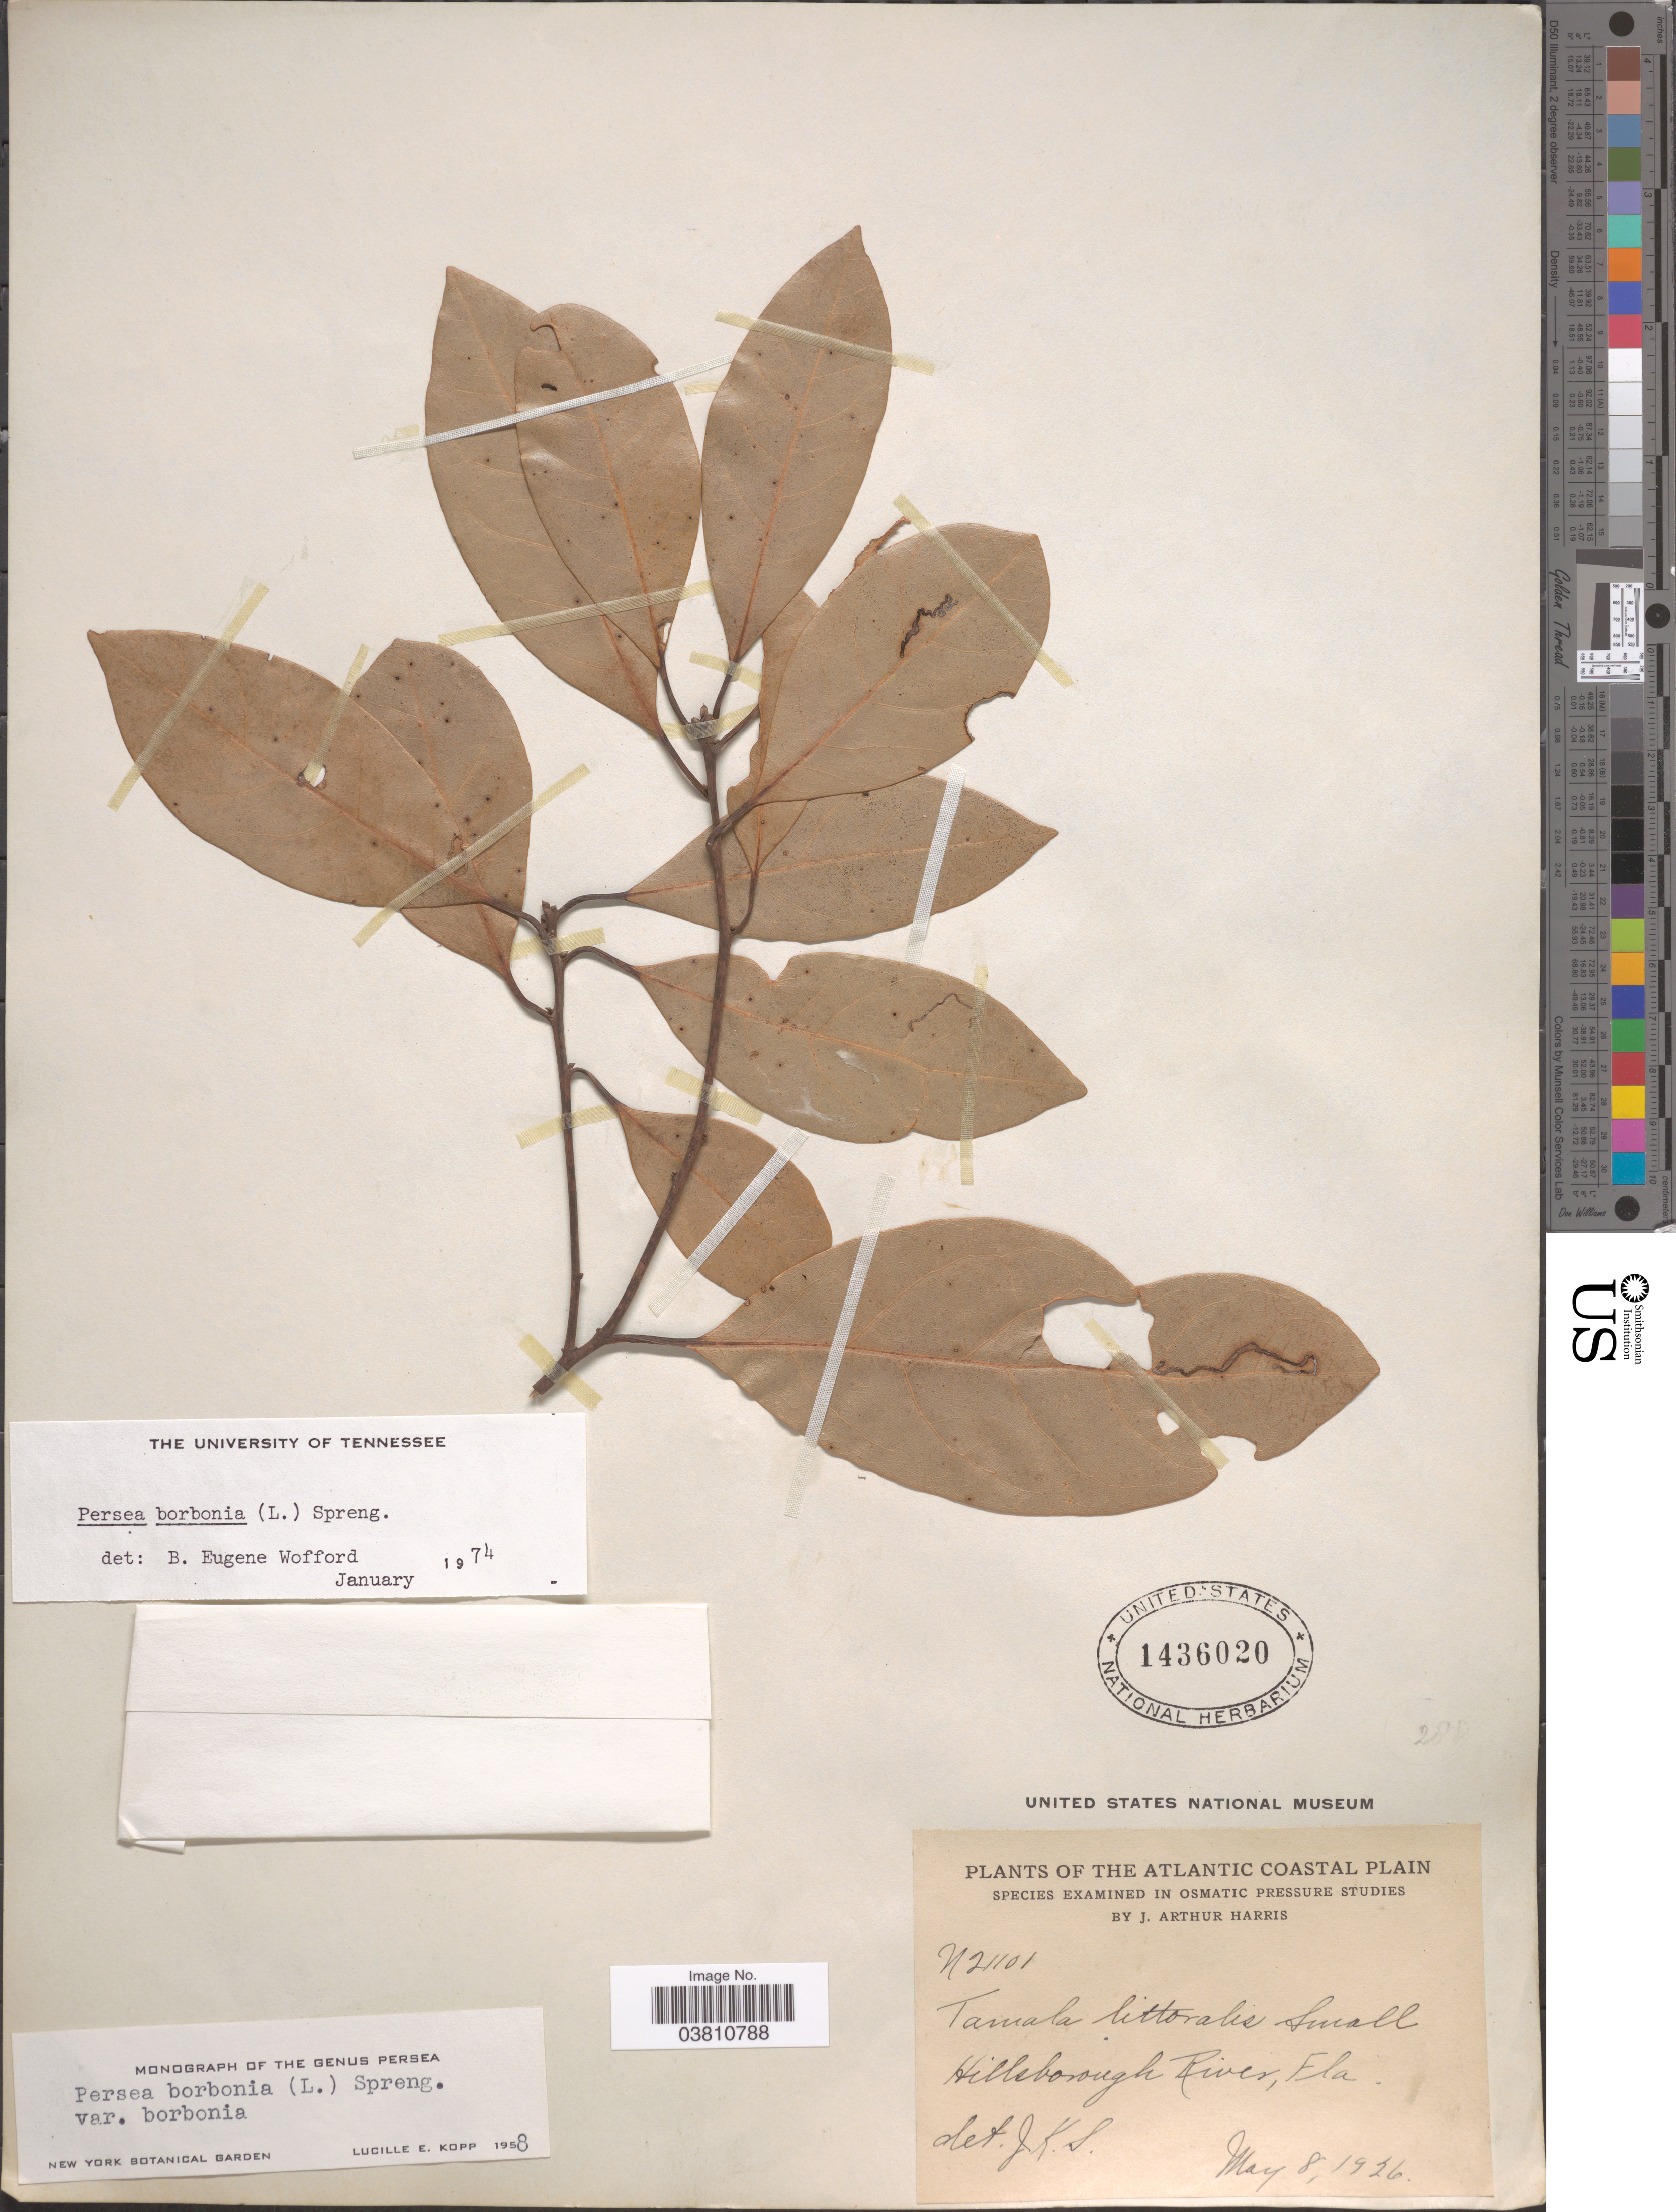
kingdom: Plantae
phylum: Tracheophyta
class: Magnoliopsida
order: Laurales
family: Lauraceae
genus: Persea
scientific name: Persea borbonia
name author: (L.) Spreng.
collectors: J. A. Harris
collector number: N21101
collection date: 1926-05-08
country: United States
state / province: Florida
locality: The Atlantic Coastal Plain. Hillsborough River.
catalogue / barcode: US 1436020